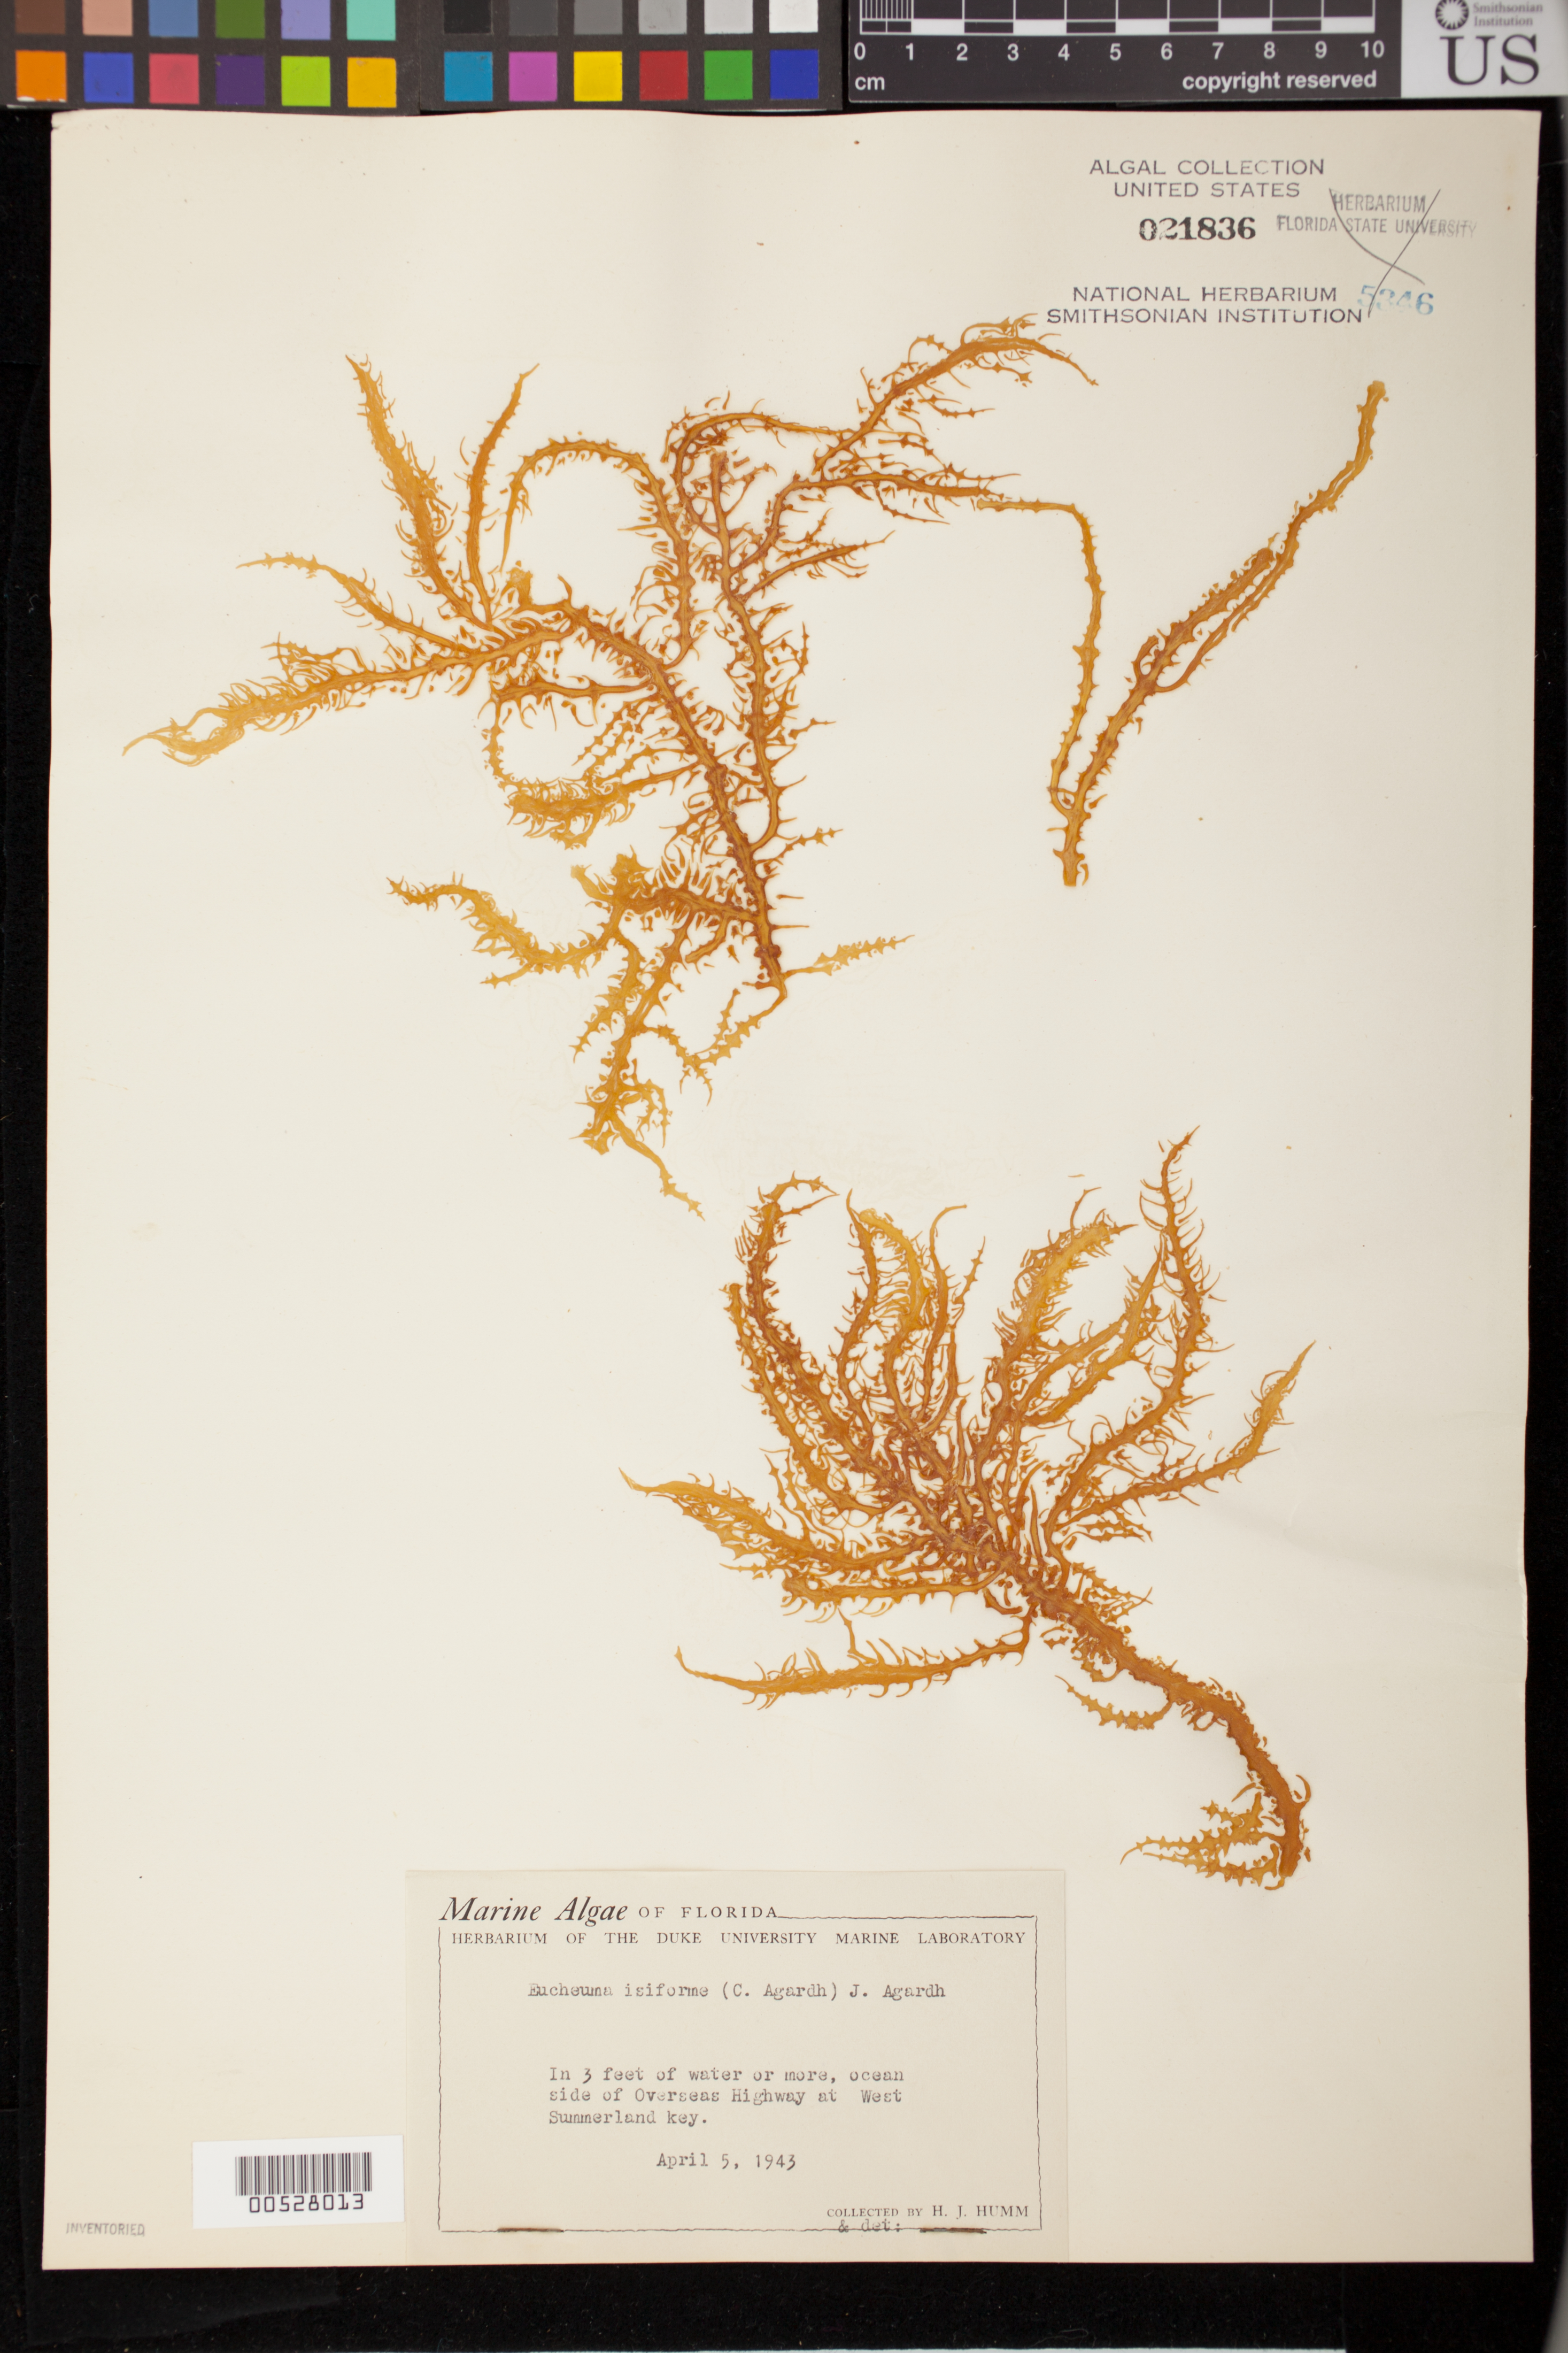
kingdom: Plantae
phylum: Rhodophyta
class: Florideophyceae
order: Gigartinales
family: Solieriaceae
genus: Eucheumatopsis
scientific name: Eucheumatopsis isiformis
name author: (C. Agardh) M.L. Núñez-Resendiz et al.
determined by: Algae name updating Project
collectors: H. J. Humm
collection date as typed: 05 Apr 1943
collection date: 1943-04-05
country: United States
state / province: Florida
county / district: Monroe County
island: West Summerland Key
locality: Overseas Highway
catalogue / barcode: US 21836